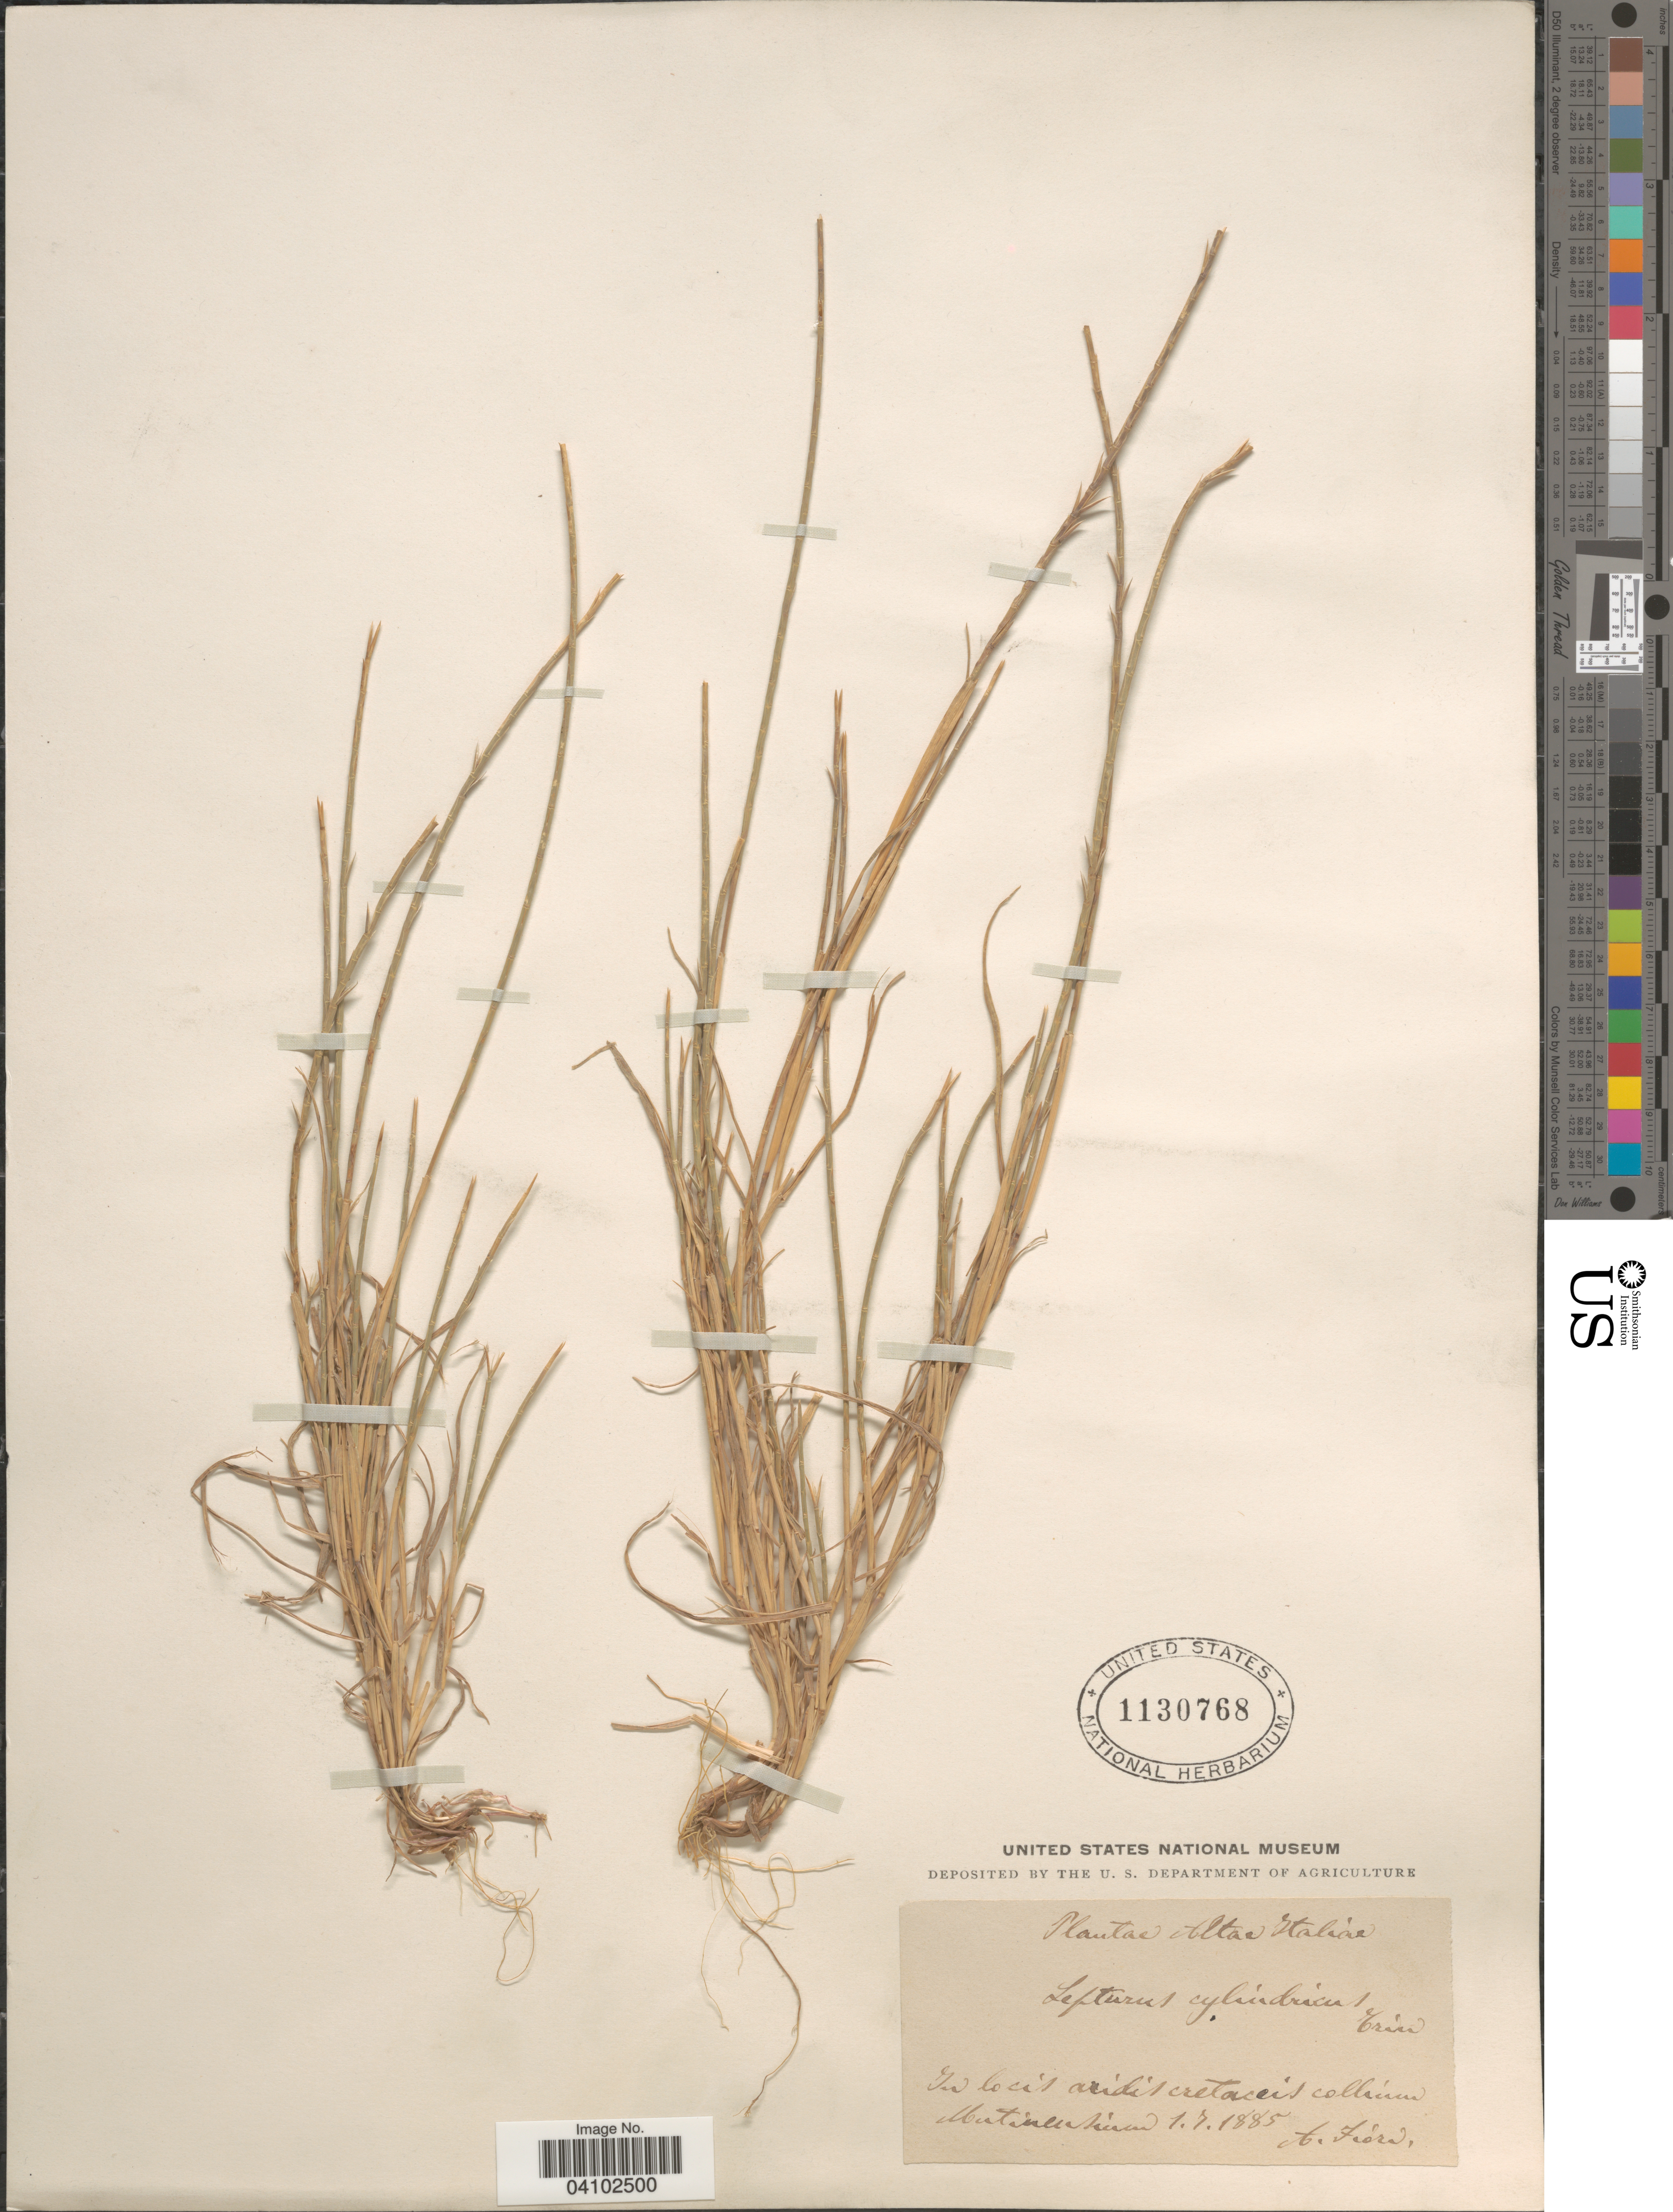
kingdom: Plantae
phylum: Tracheophyta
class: Liliopsida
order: Poales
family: Poaceae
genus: Hainardia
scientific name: Hainardia cylindrica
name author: (Willd.) Greuter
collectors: A. Fiori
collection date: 1885-07-01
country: Italy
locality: Altae Italiae. In locis aridis cretaccis collium Mutinentium. [interpreted]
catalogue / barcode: US 1130768